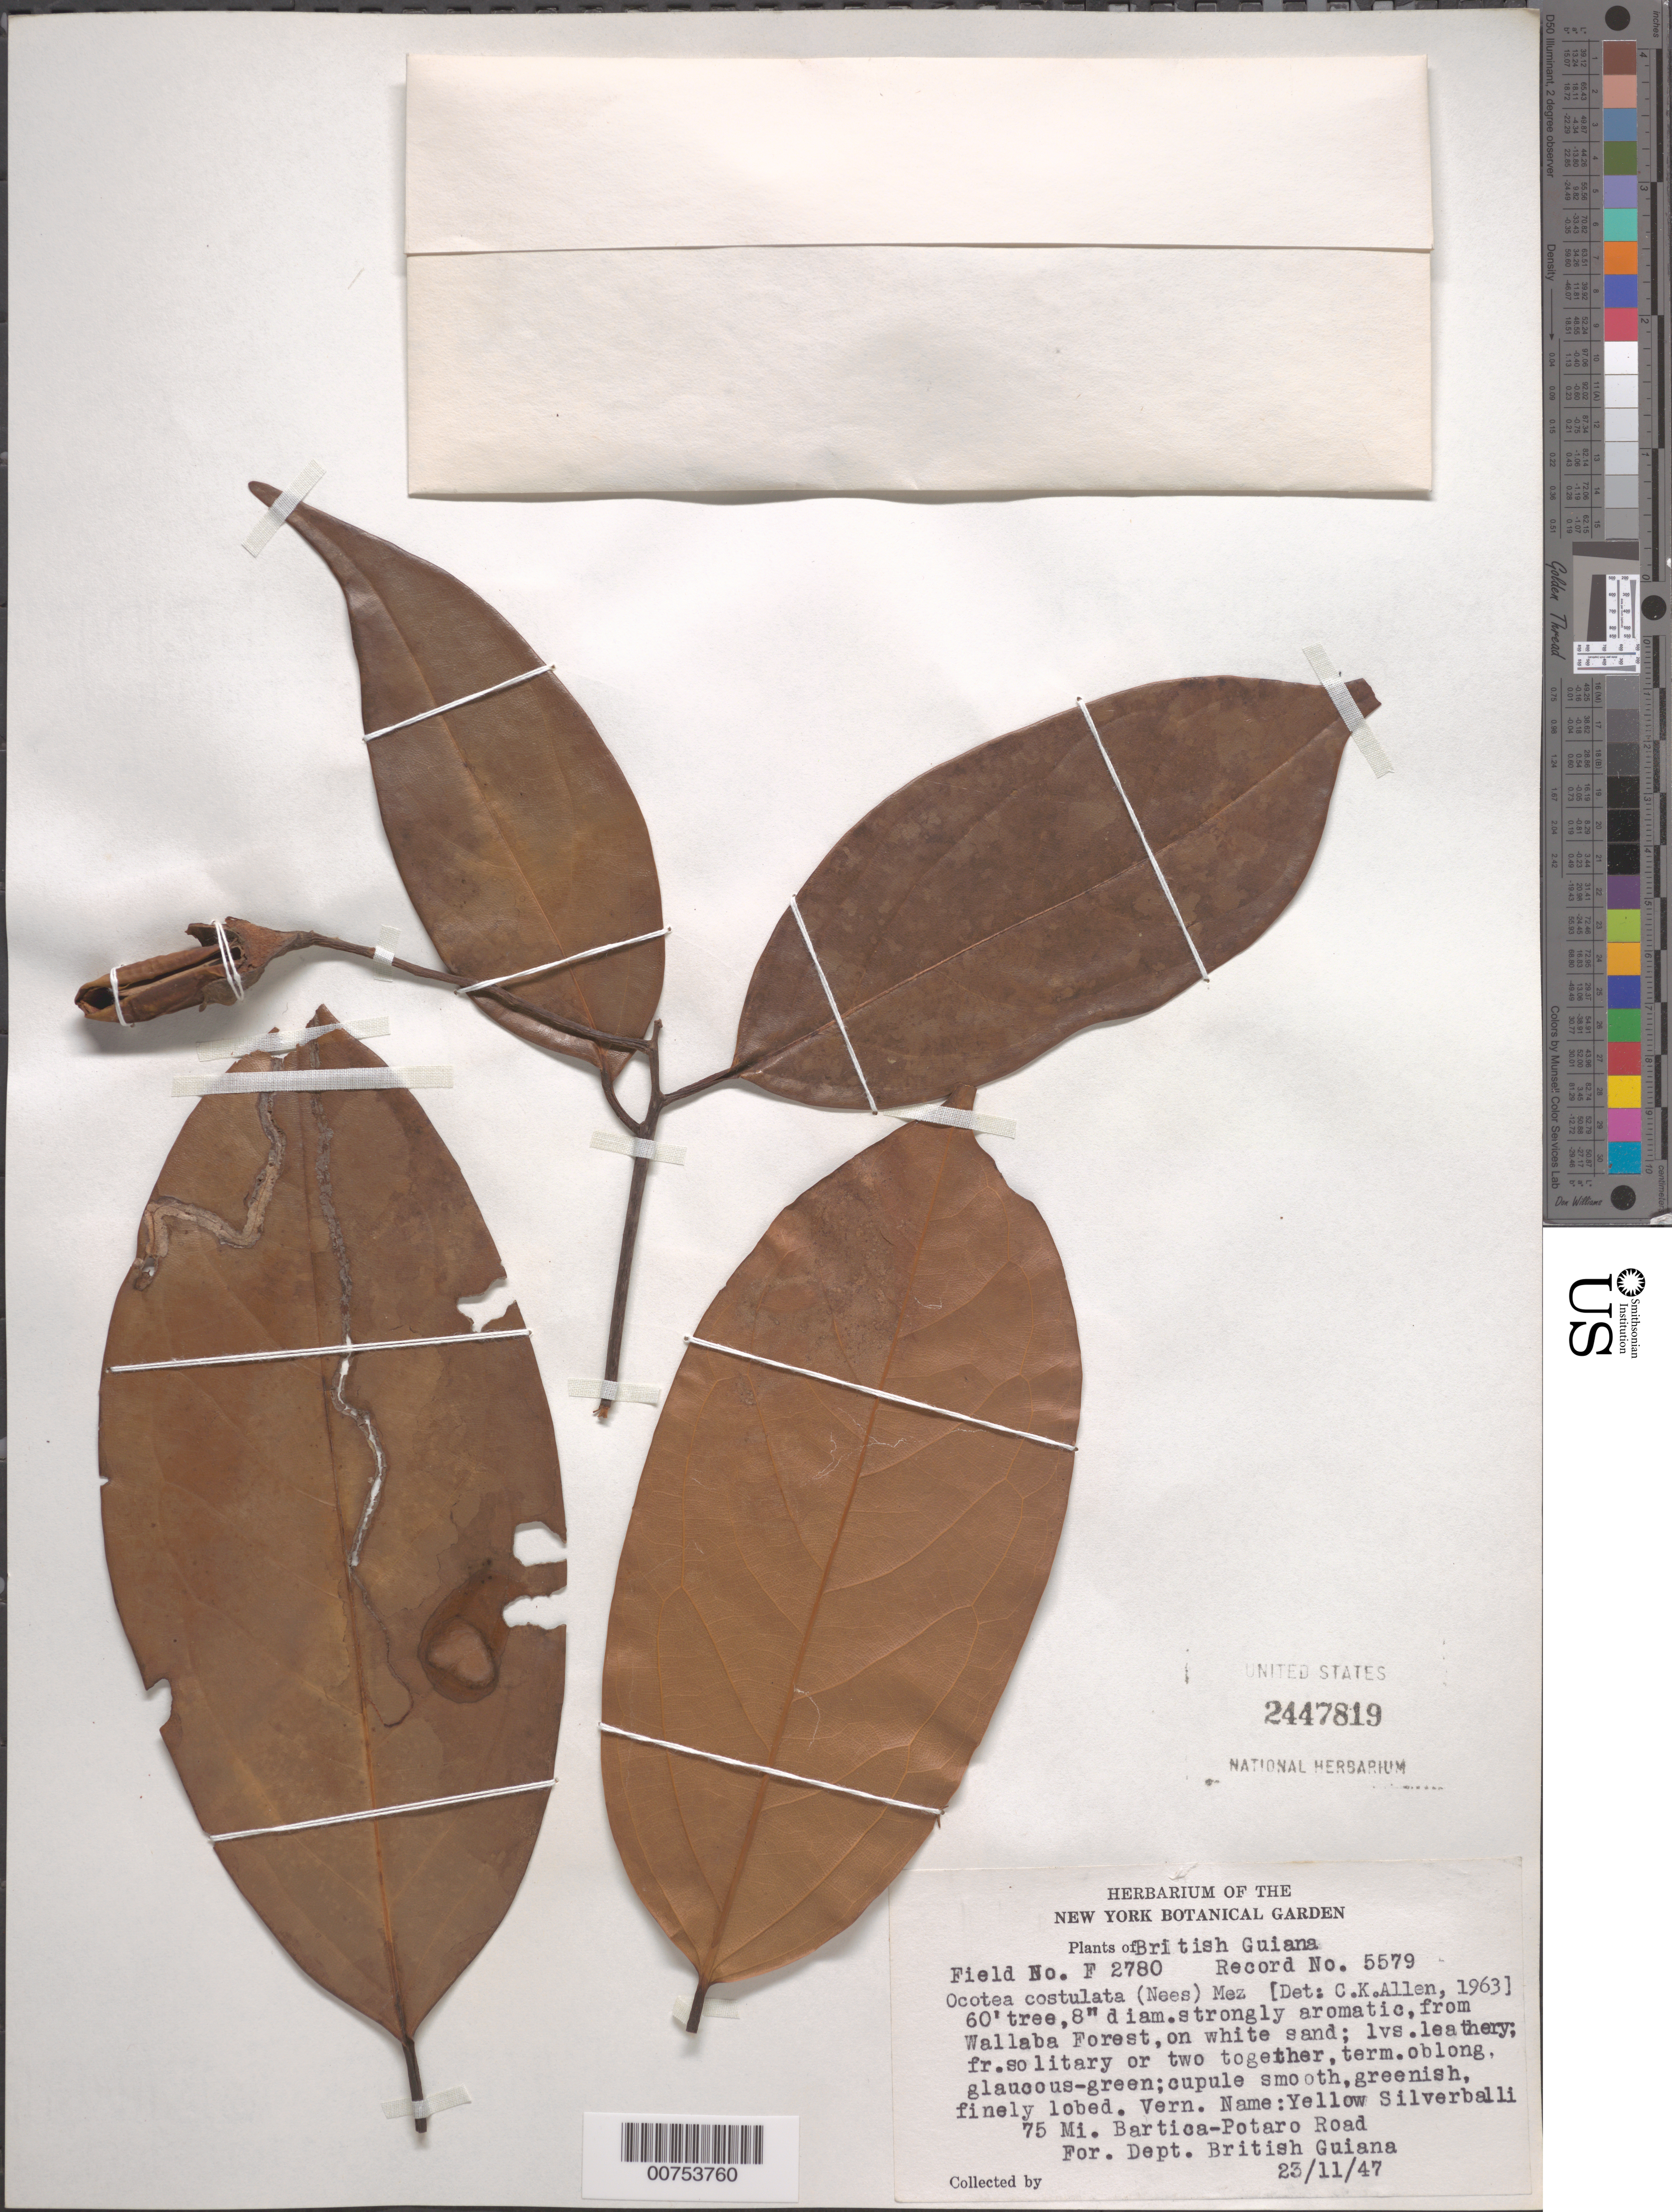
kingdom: Plantae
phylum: Tracheophyta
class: Magnoliopsida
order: Laurales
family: Lauraceae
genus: Ocotea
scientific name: Ocotea costulata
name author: (Nees) Mez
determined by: Allen, C. K.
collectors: Forest Dept. B. G. & British Guiana Forestry Dept.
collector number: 5579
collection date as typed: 23-Nov-47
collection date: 1947-11-23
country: Guyana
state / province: Cuyuni-Mazaruni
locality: Bartica-Potaro Road, mile 75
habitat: Wallaba forest , on white sand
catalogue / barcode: US 2447819